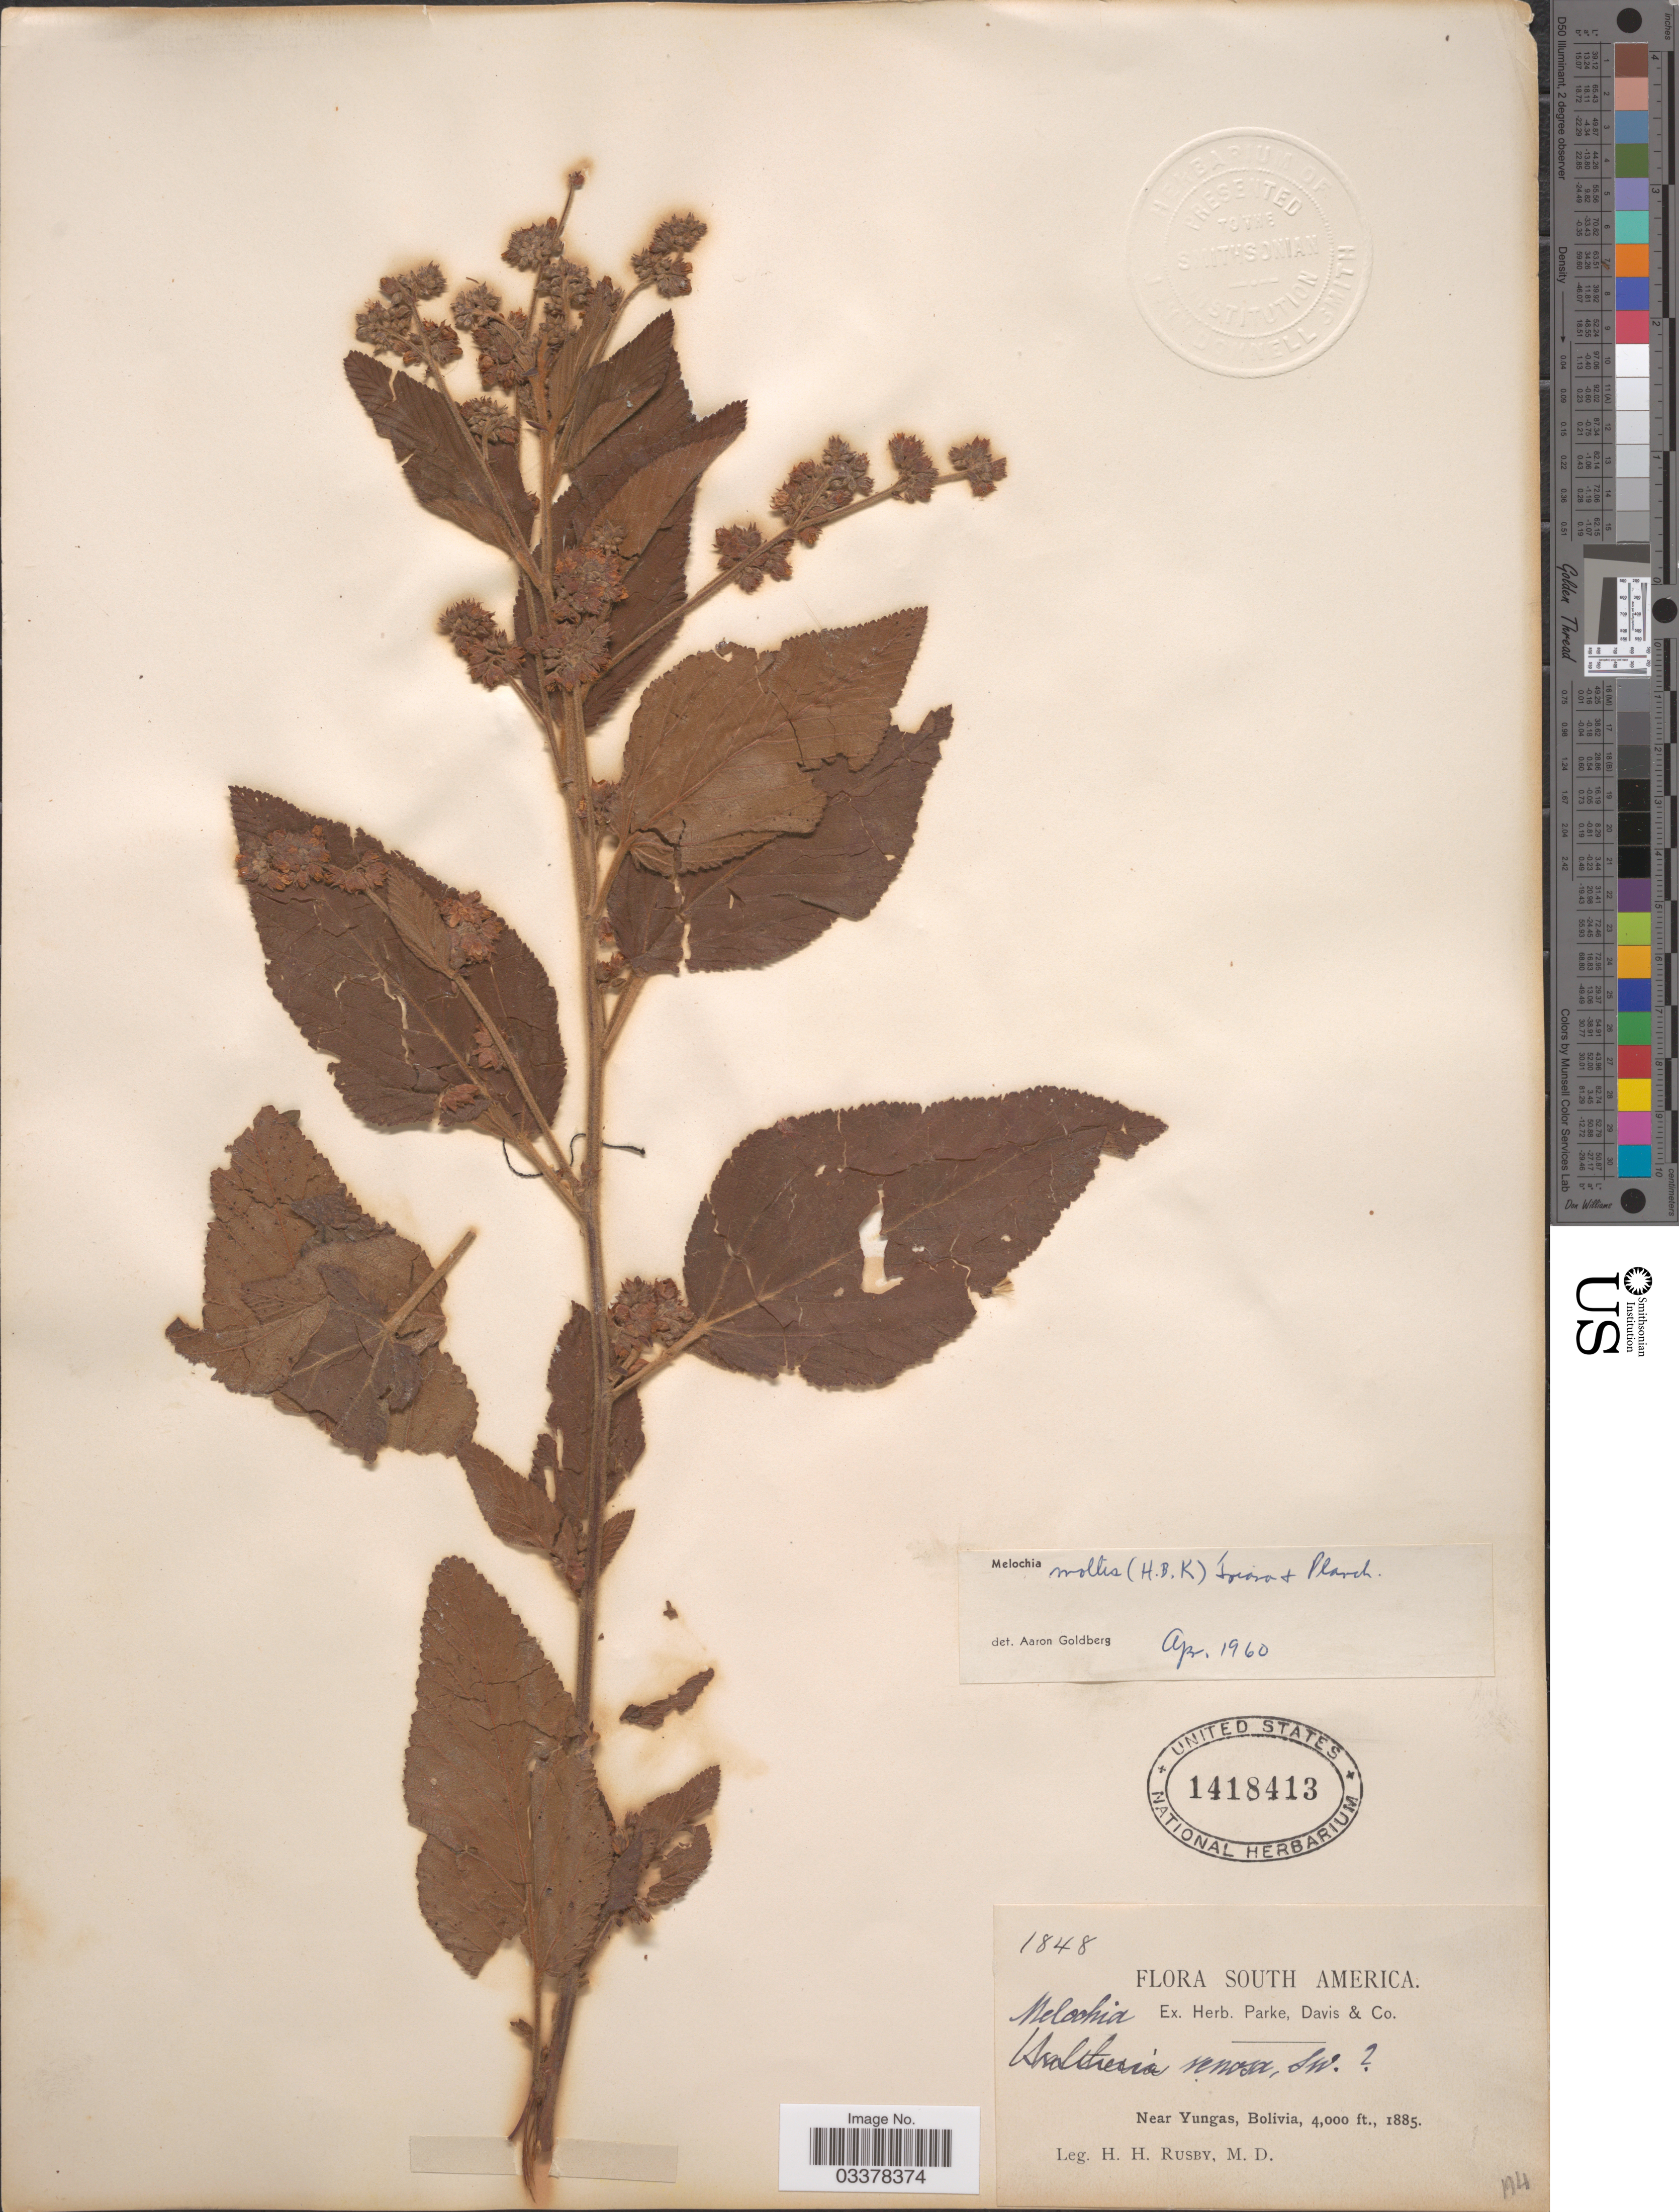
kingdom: Plantae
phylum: Tracheophyta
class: Magnoliopsida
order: Malvales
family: Malvaceae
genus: Melochia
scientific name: Melochia mollis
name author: (Kunth) Triana & Planch.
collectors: H. H. Rusby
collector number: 1848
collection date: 1885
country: Bolivia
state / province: La Paz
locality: Near Yungas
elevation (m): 1219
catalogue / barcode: US 1418413